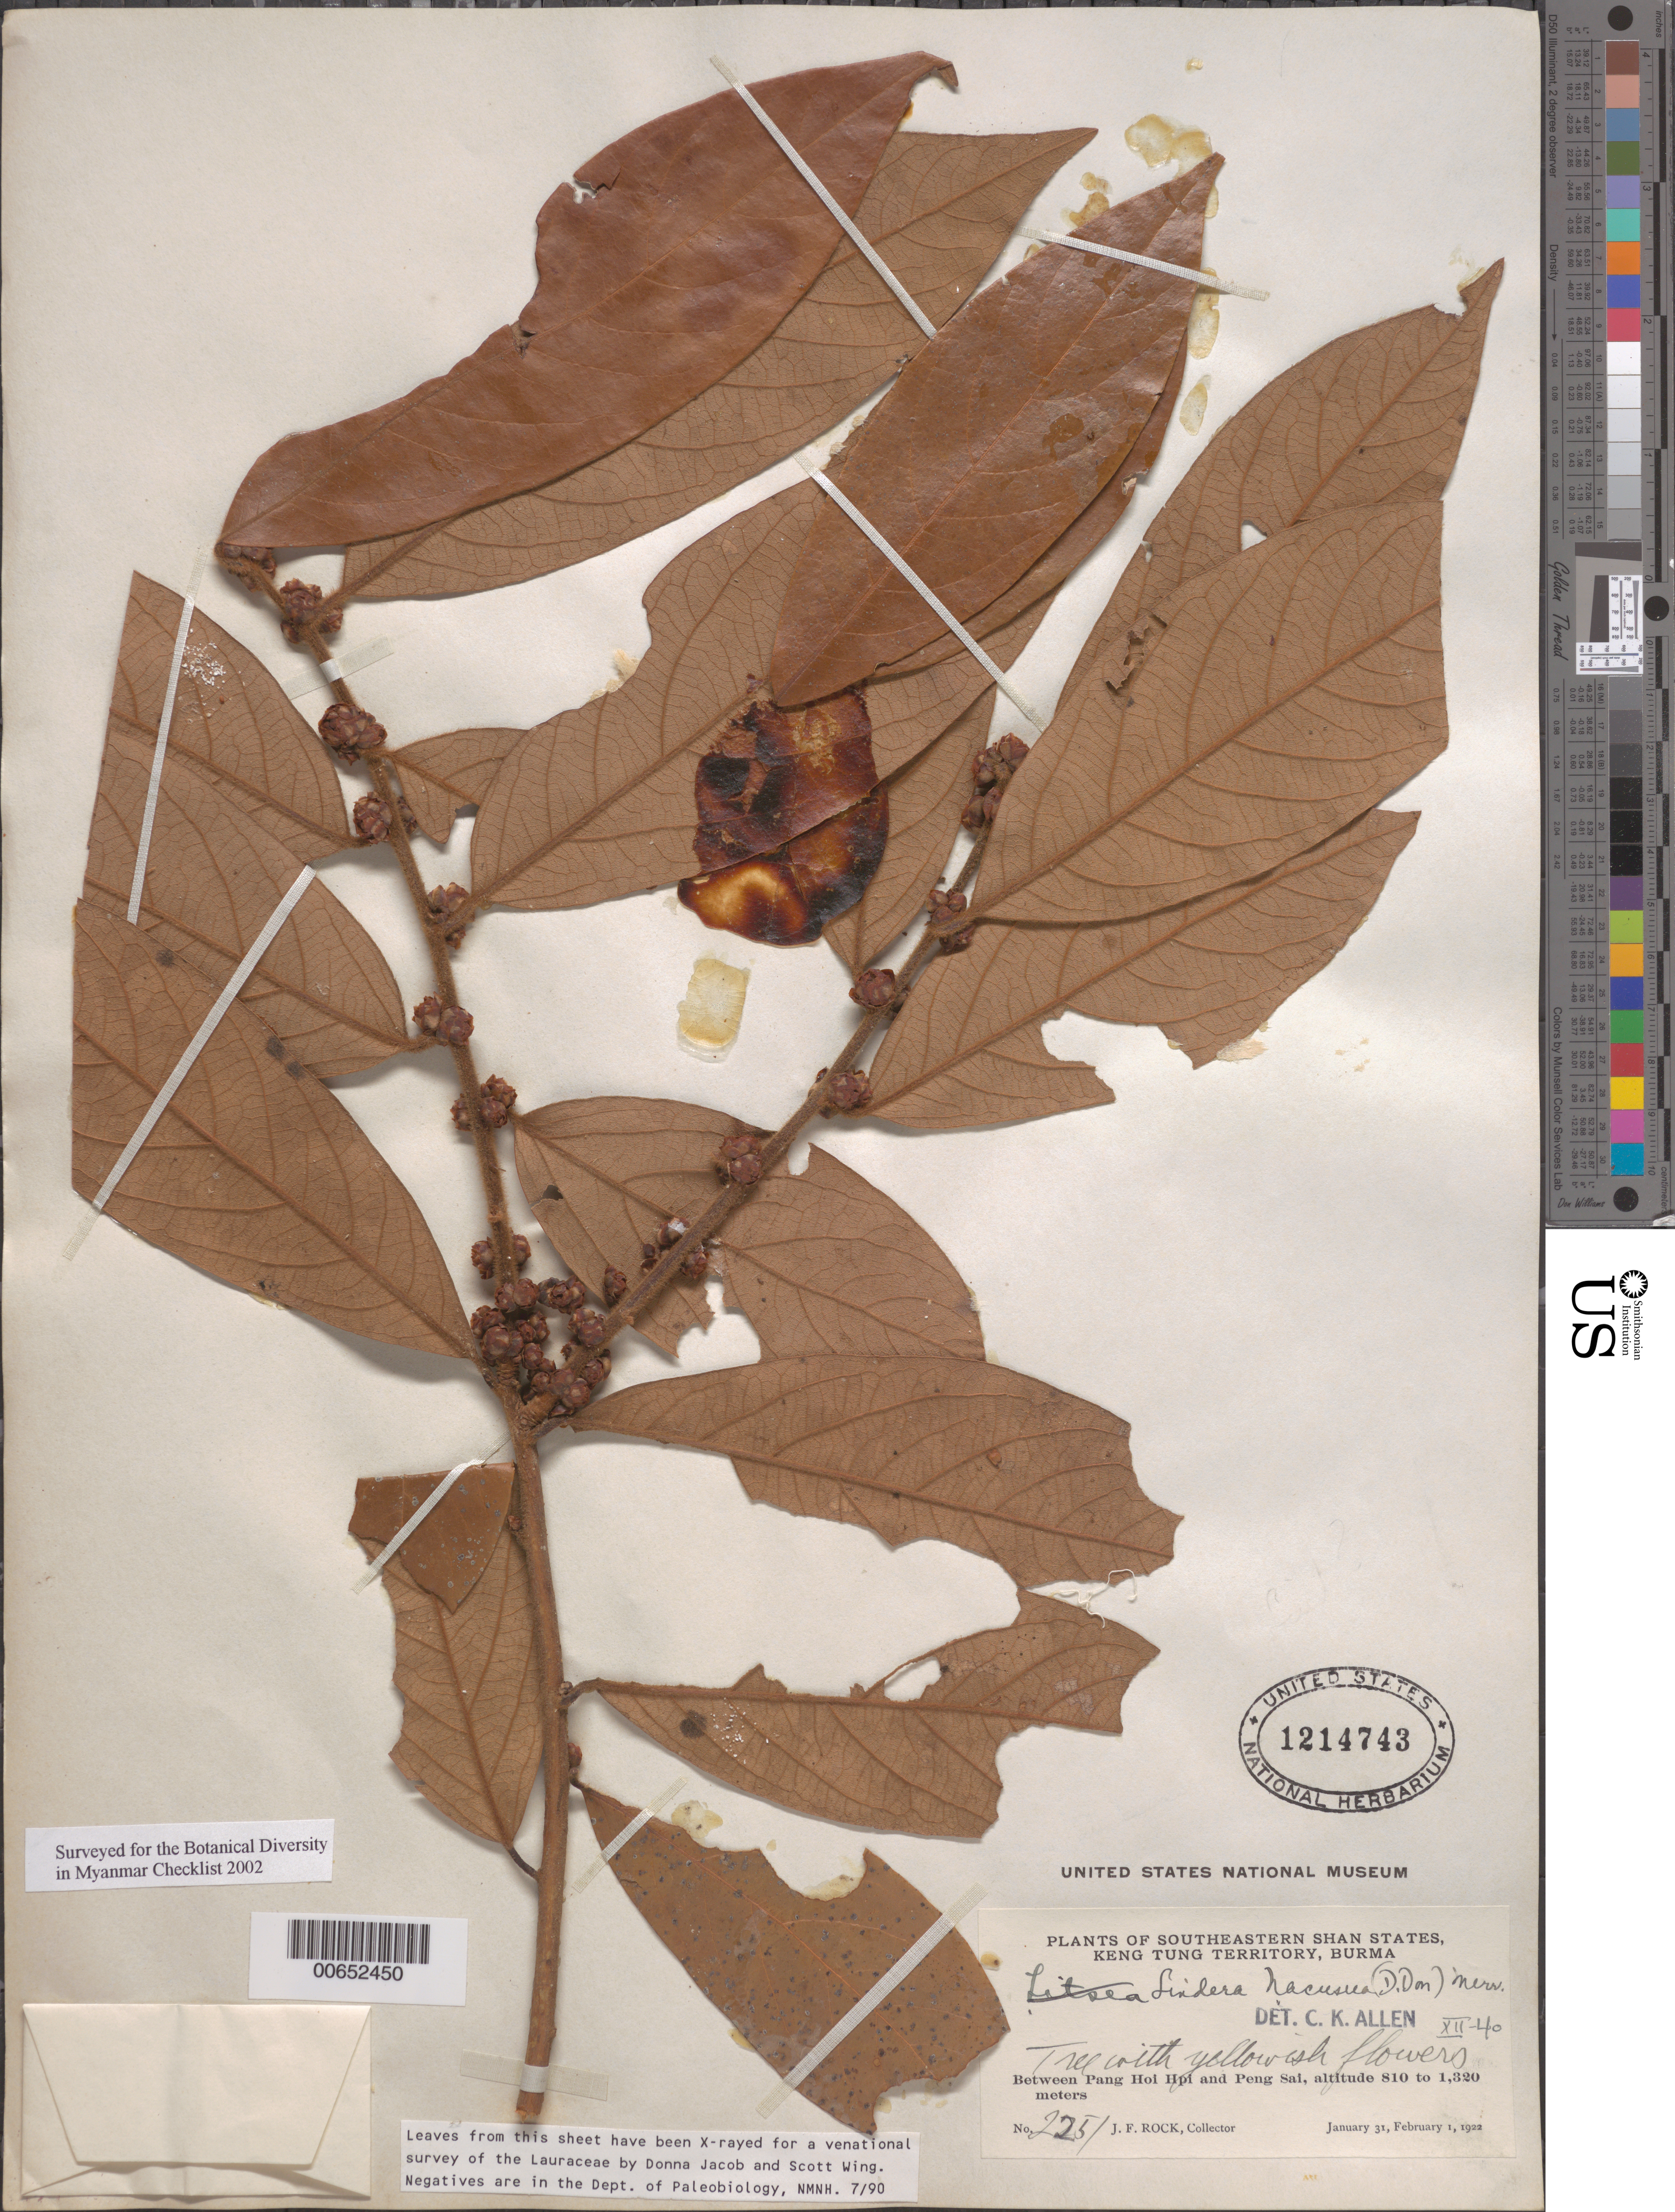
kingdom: Plantae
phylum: Tracheophyta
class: Magnoliopsida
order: Laurales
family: Lauraceae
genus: Lindera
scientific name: Lindera nacusua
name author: (D. Don) Merr.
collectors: J. F. Rock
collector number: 2251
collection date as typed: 31 Jan 1922 and 01 Feb 1922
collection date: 1922-01-31,1922-02-01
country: Myanmar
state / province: Shan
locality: Keng Tung Territory, between Pang Hoi Hpi and Peng Sai.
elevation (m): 810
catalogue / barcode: US 1214743